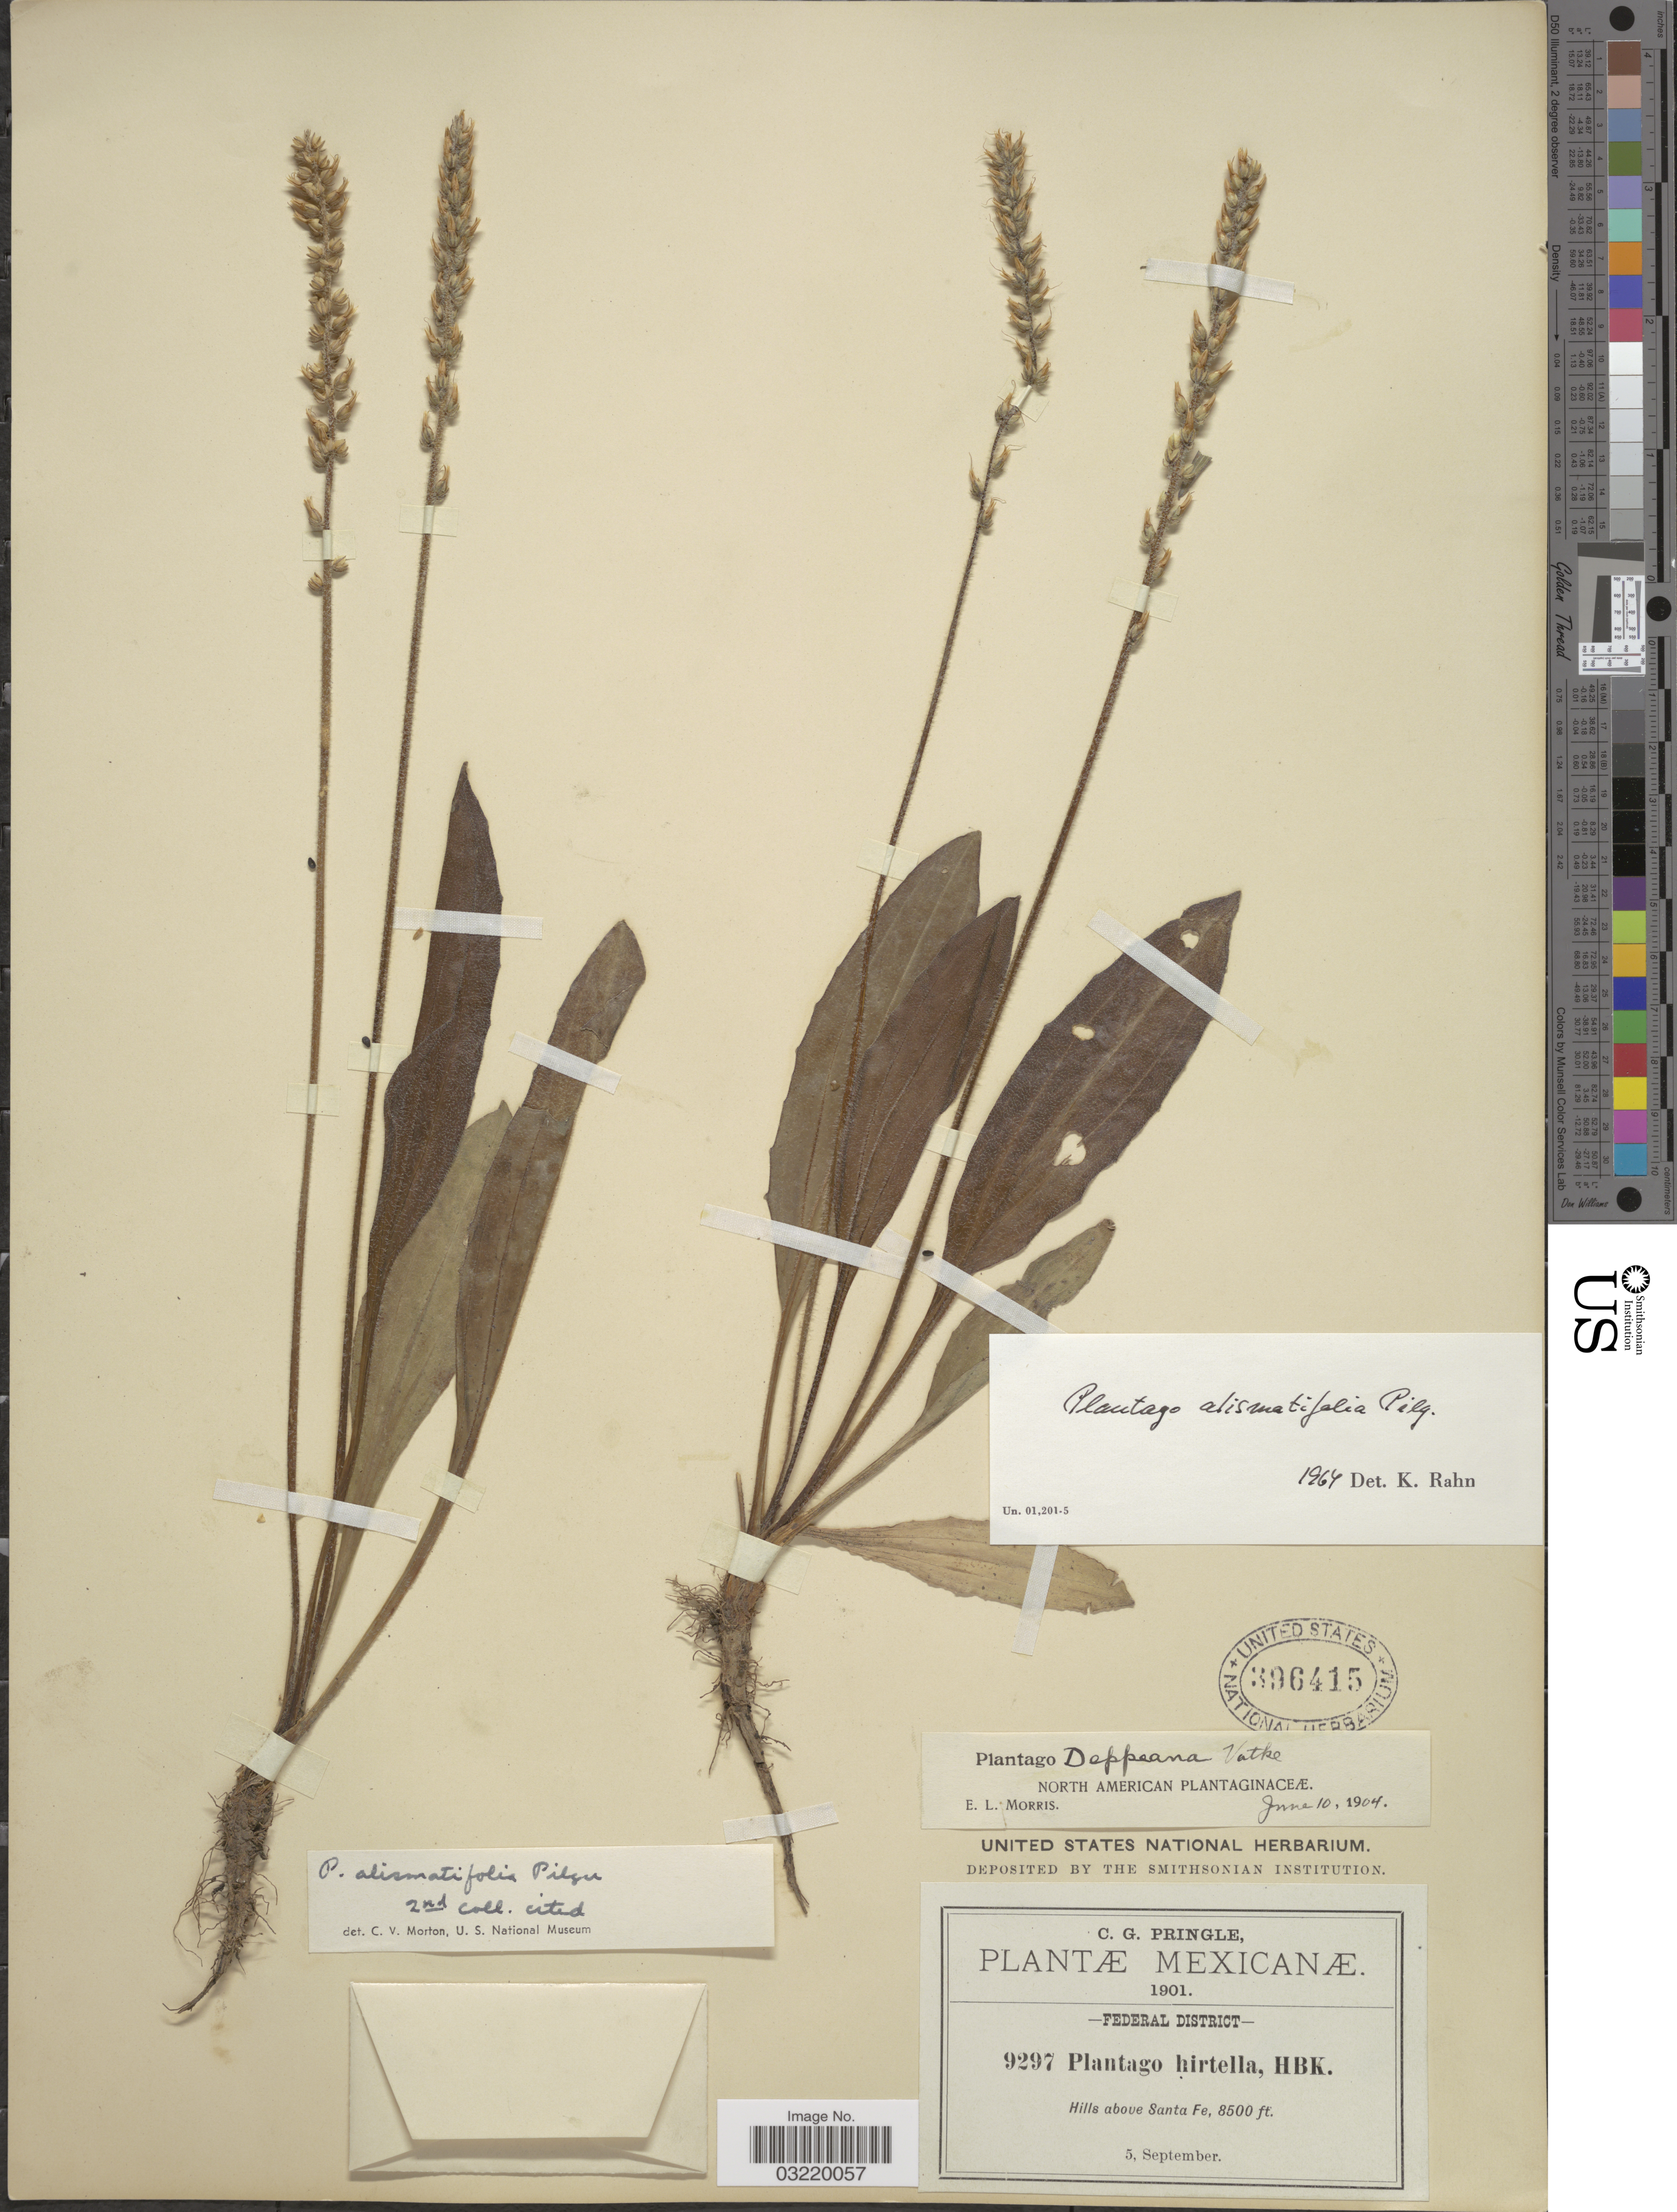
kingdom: Plantae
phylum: Tracheophyta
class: Magnoliopsida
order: Lamiales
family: Plantaginaceae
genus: Plantago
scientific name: Plantago alismatifolia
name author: Pilg.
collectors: C. G. Pringle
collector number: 9297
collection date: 1901-09-05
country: Mexico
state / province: Distrito Federal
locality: Federal District. Hills above Santa Fe.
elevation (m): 2591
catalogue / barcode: US 396415